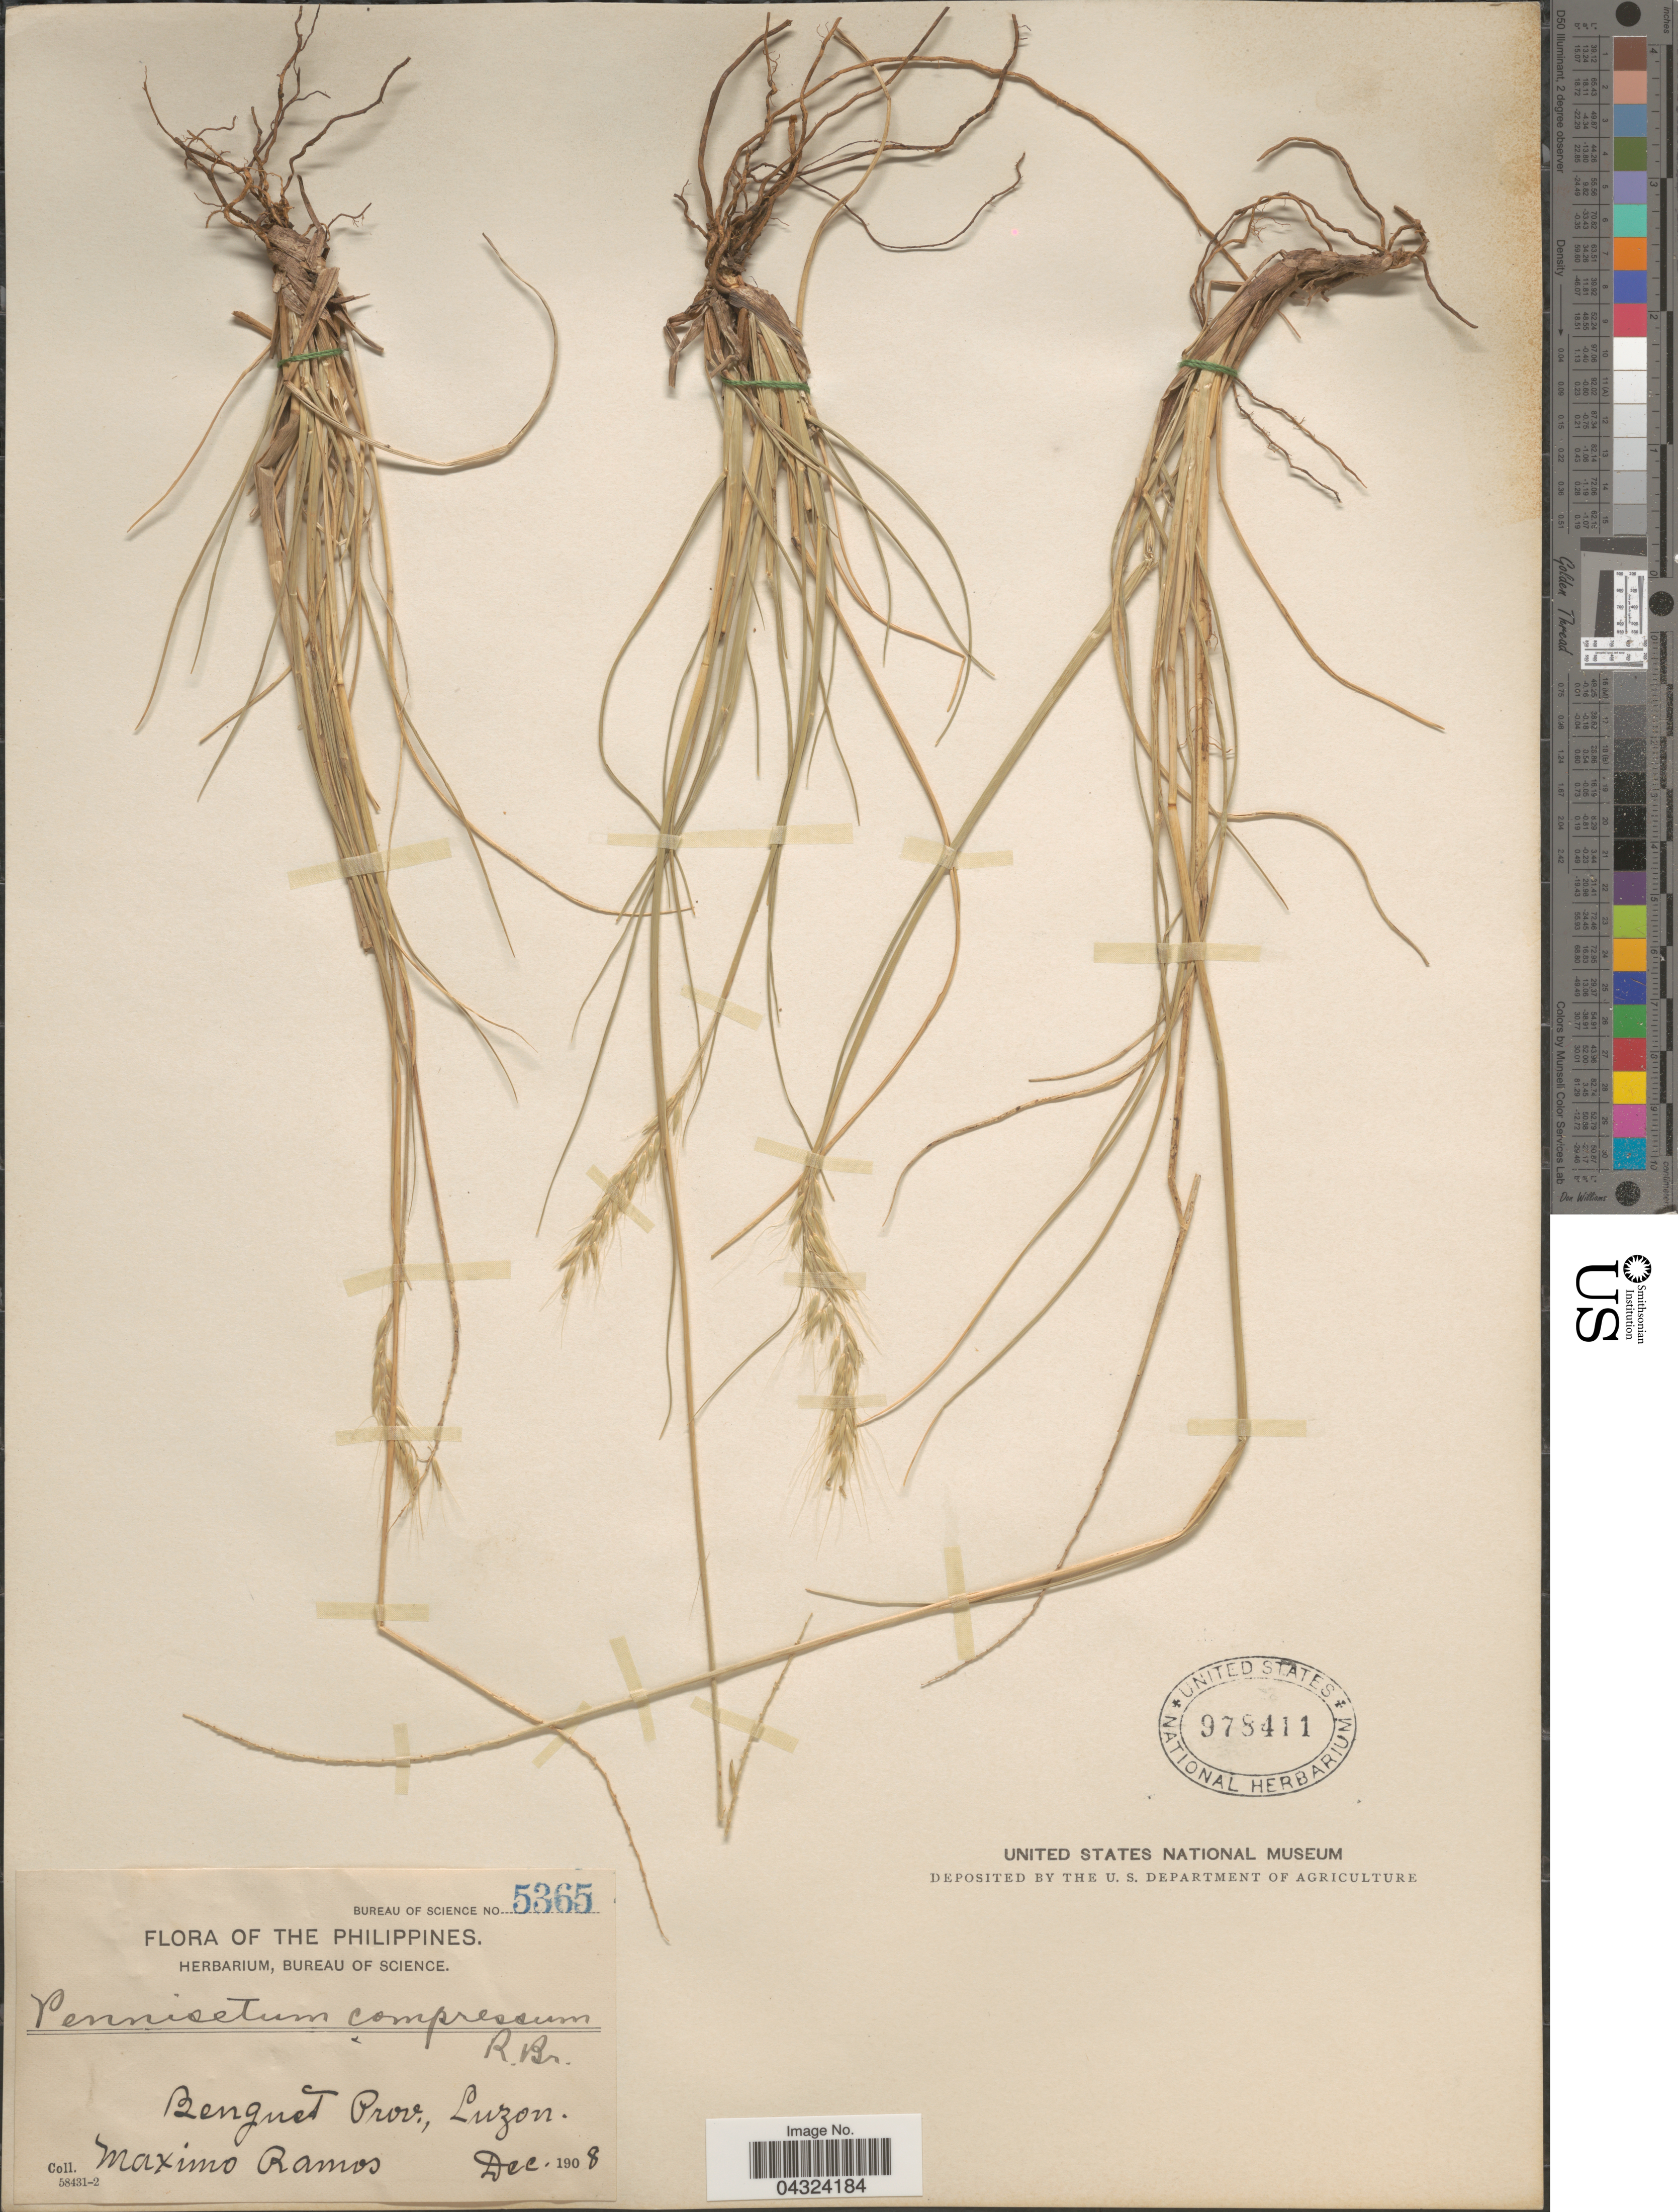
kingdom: Plantae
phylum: Tracheophyta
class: Liliopsida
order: Poales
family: Poaceae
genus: Cenchrus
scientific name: Cenchrus purpurascens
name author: Thunb.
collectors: M. Ramos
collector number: Bureau Of Science 5365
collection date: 1908-12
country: Philippines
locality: Benguet Prov., Luzon.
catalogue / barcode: US 978411